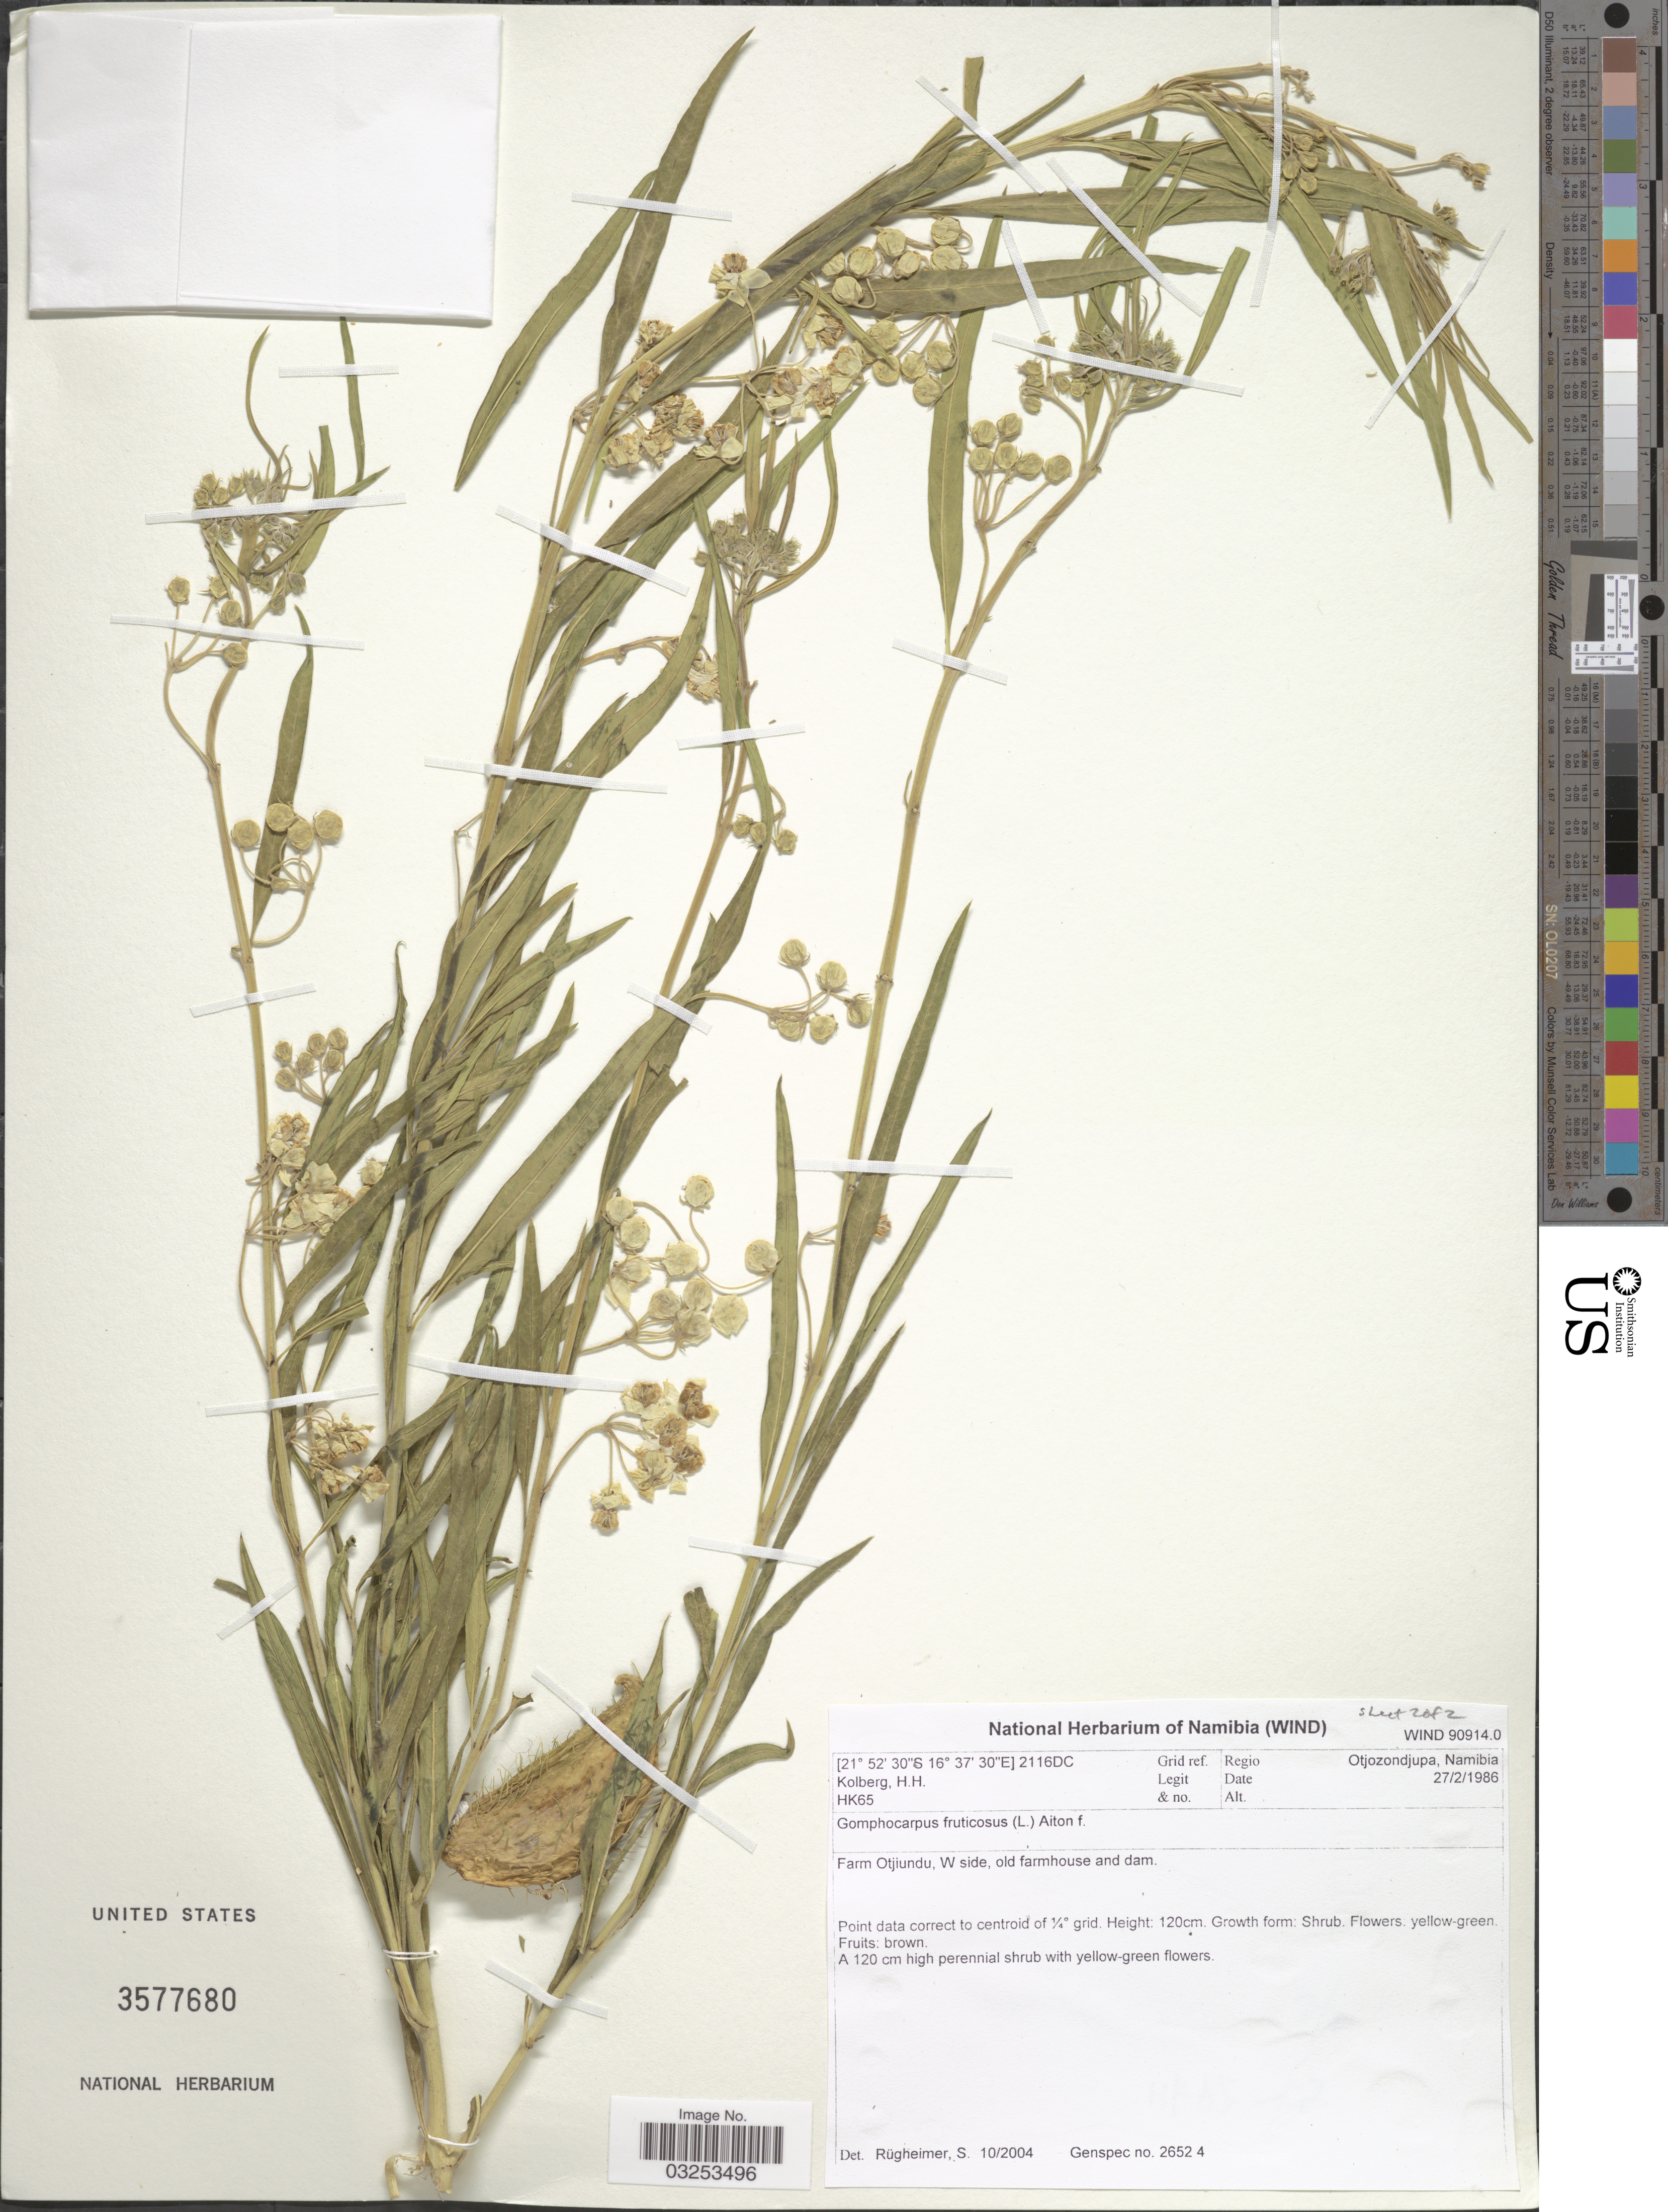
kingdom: Plantae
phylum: Tracheophyta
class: Magnoliopsida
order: Gentianales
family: Apocynaceae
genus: Gomphocarpus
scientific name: Gomphocarpus fruticosus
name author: (L.) W.T. Aiton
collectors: H. H. Kolberg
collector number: HK65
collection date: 1986-02-27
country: Namibia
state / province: Otjozondjupa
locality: Regio Otjozondjupa, Namibia. Grid Ref. 2116DC. Farm Otjiundu, W side, old farmhouse and dam.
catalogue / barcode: US 3577680